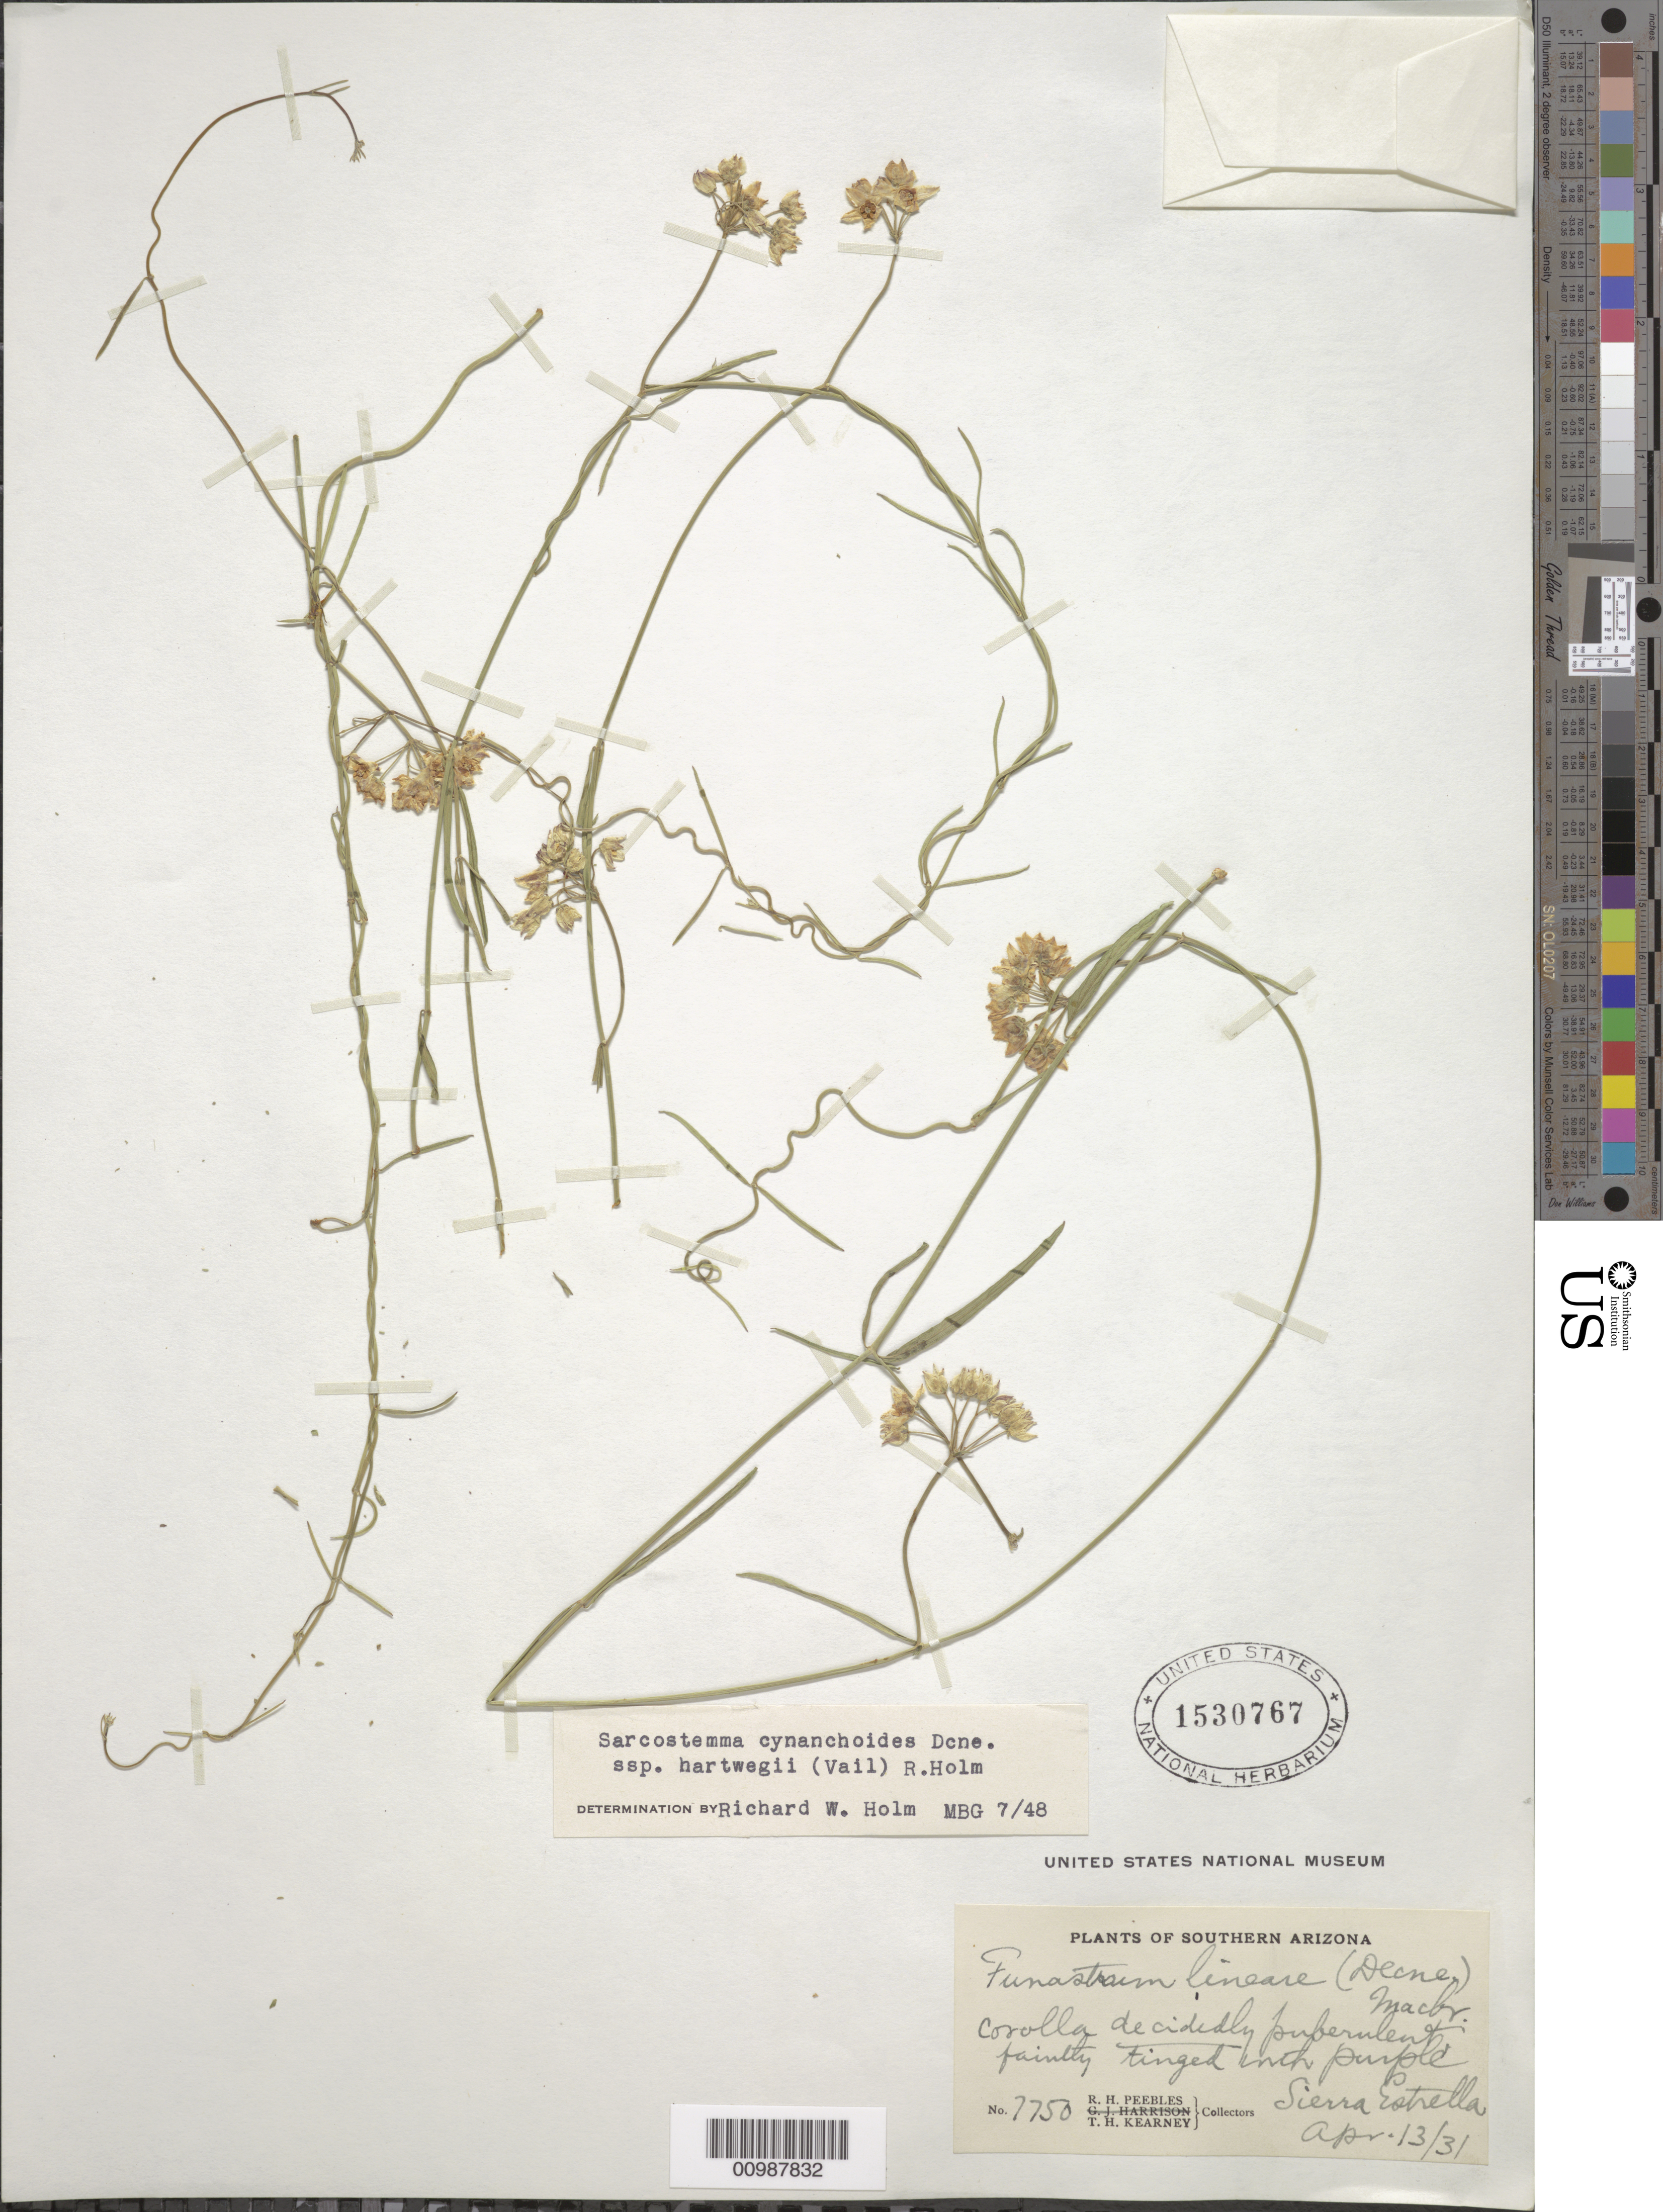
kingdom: Plantae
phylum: Tracheophyta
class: Magnoliopsida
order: Gentianales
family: Apocynaceae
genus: Sarcostemma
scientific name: Sarcostemma cynanchoides subsp. hartwegii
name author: (Vail) R.W. Holm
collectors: R. H. Peebles & T. H. Kearney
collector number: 7750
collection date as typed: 13 Apr 1931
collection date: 1931-04-13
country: United States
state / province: Arizona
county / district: Maricopa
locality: Sierra Estrella.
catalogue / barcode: US 1530767